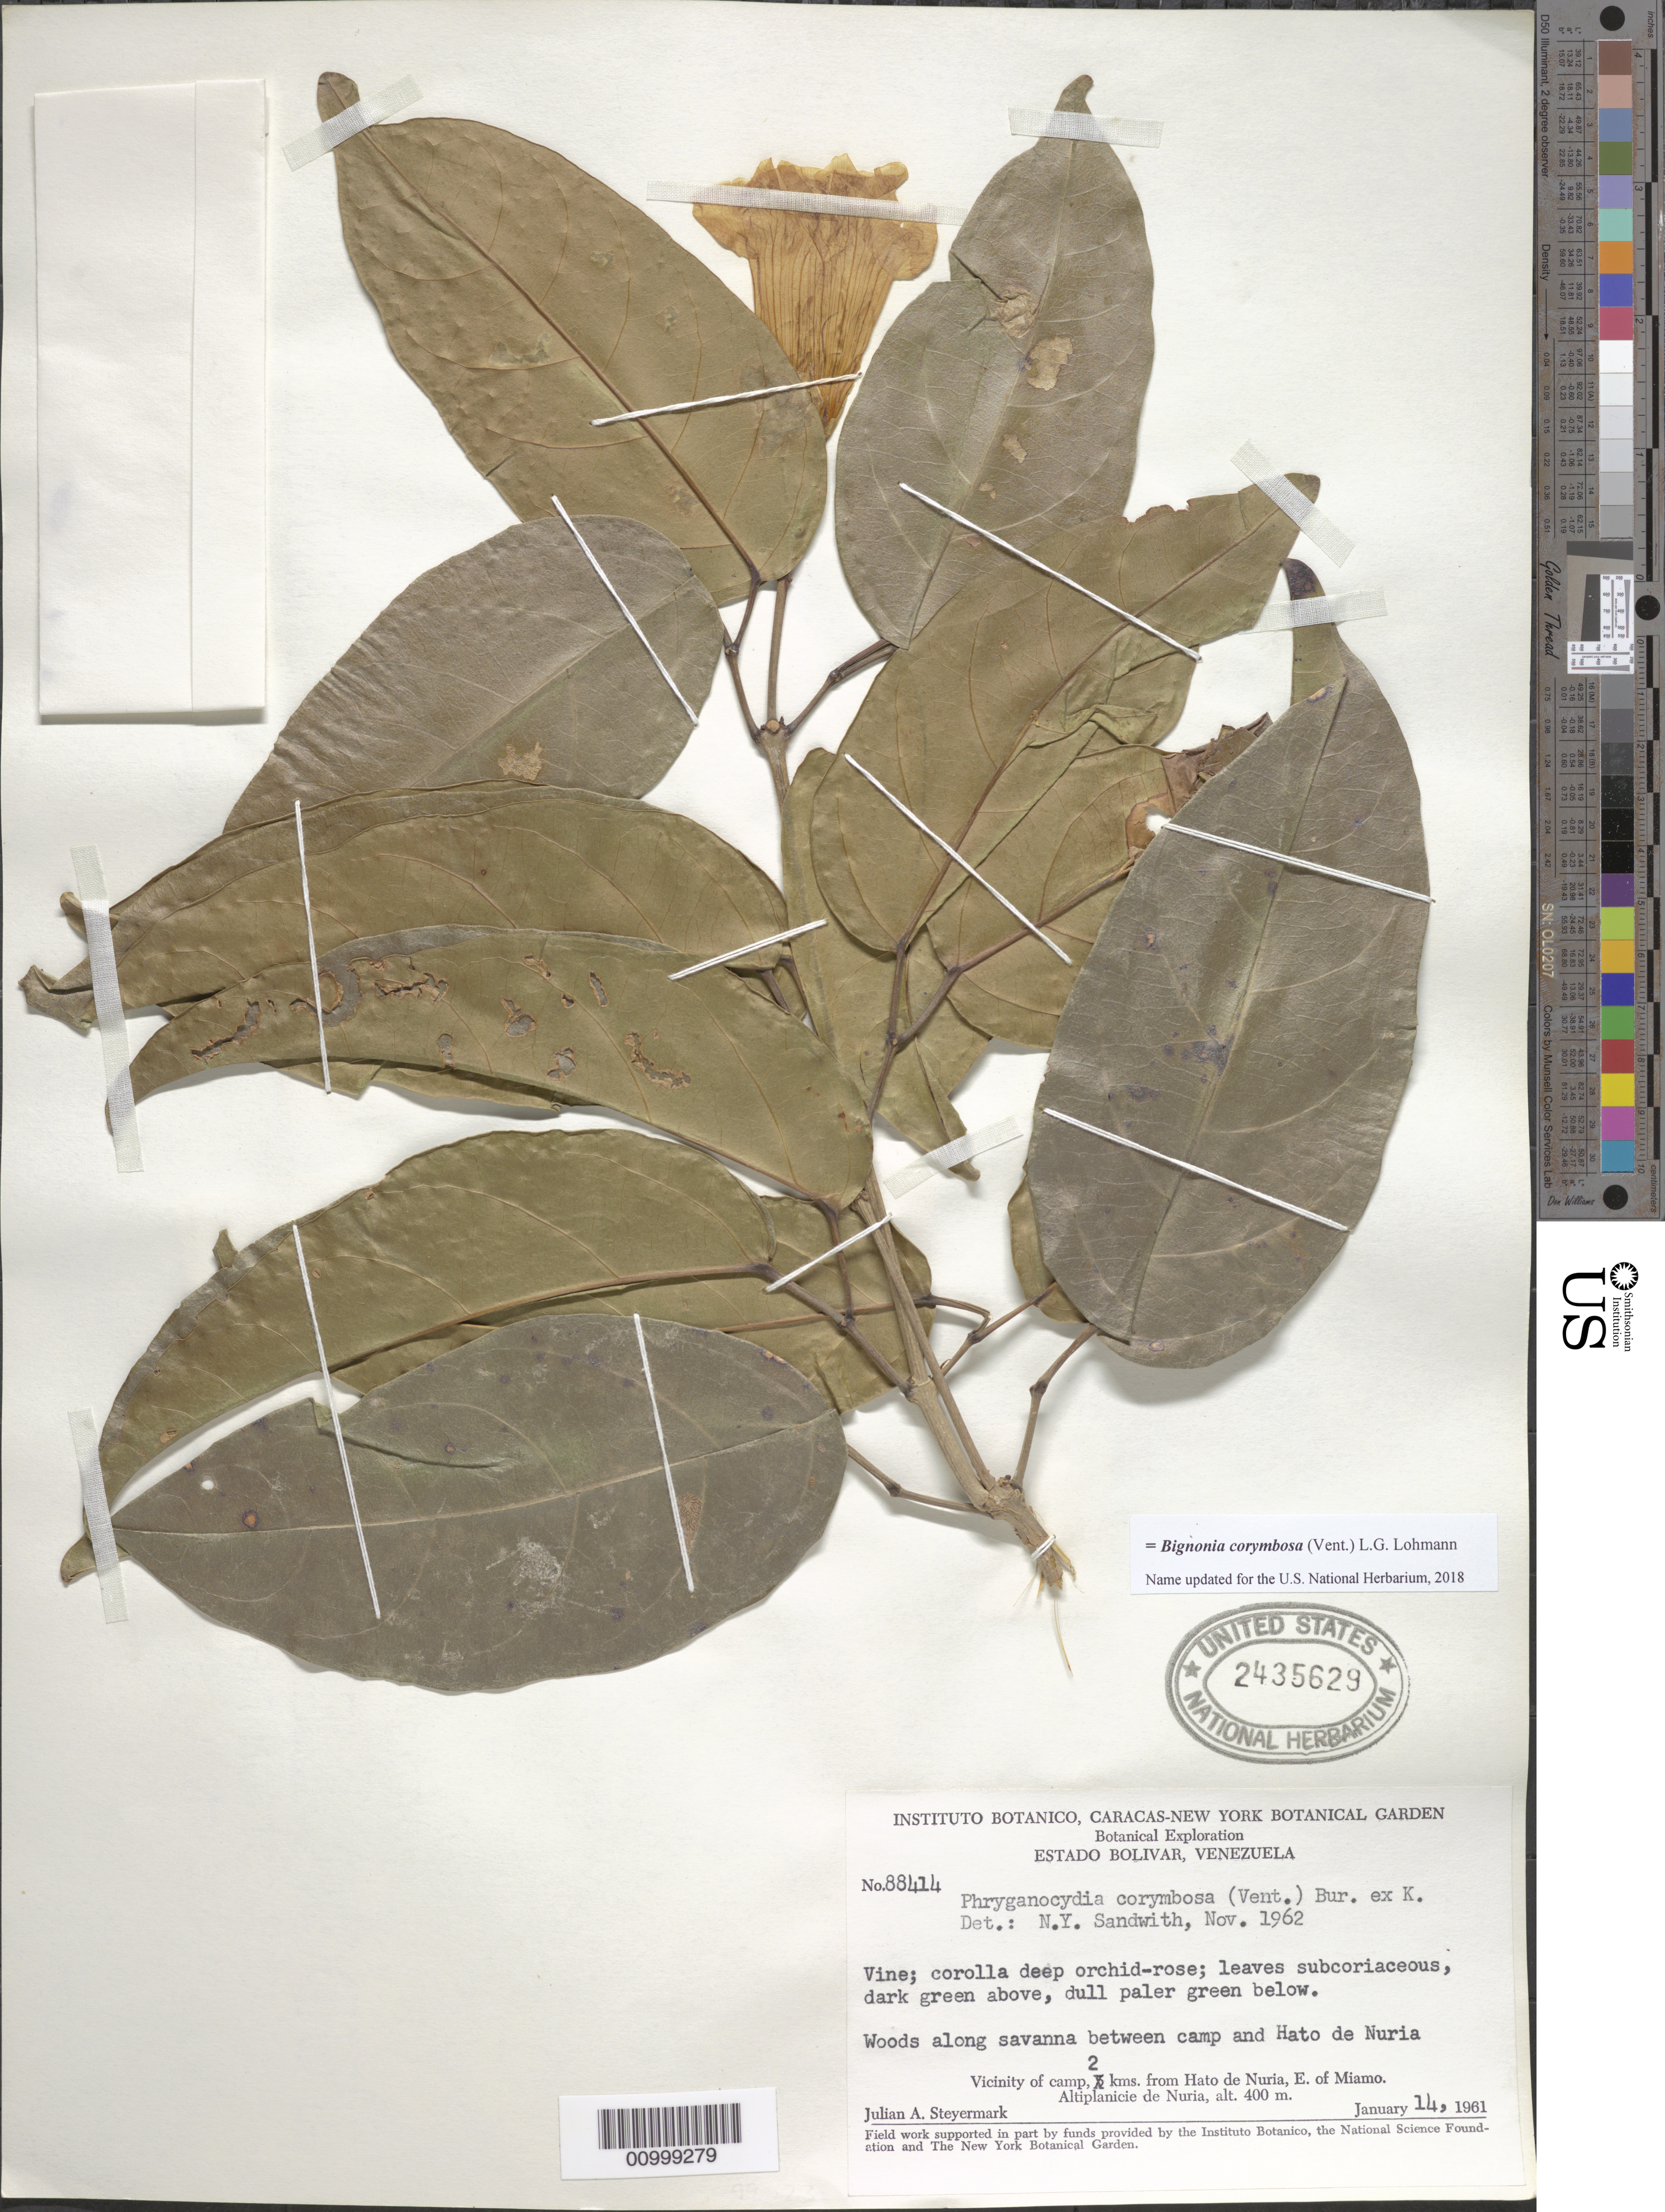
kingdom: Plantae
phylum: Tracheophyta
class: Magnoliopsida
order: Lamiales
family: Bignoniaceae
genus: Bignonia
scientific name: Bignonia corymbosa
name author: (Vent.) L.G. Lohmann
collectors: J. Steyermark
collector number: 88414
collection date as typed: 14-Jan-61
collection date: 1961-01-14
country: Venezuela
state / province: Bolívar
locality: Hato de Nuria, 5 km from; E of Miamo, Altiplanicie de Nuria, vic of camp and 2 km from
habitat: Woods along savanna between camp and Hato de Nuria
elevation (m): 400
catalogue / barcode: US 2435629